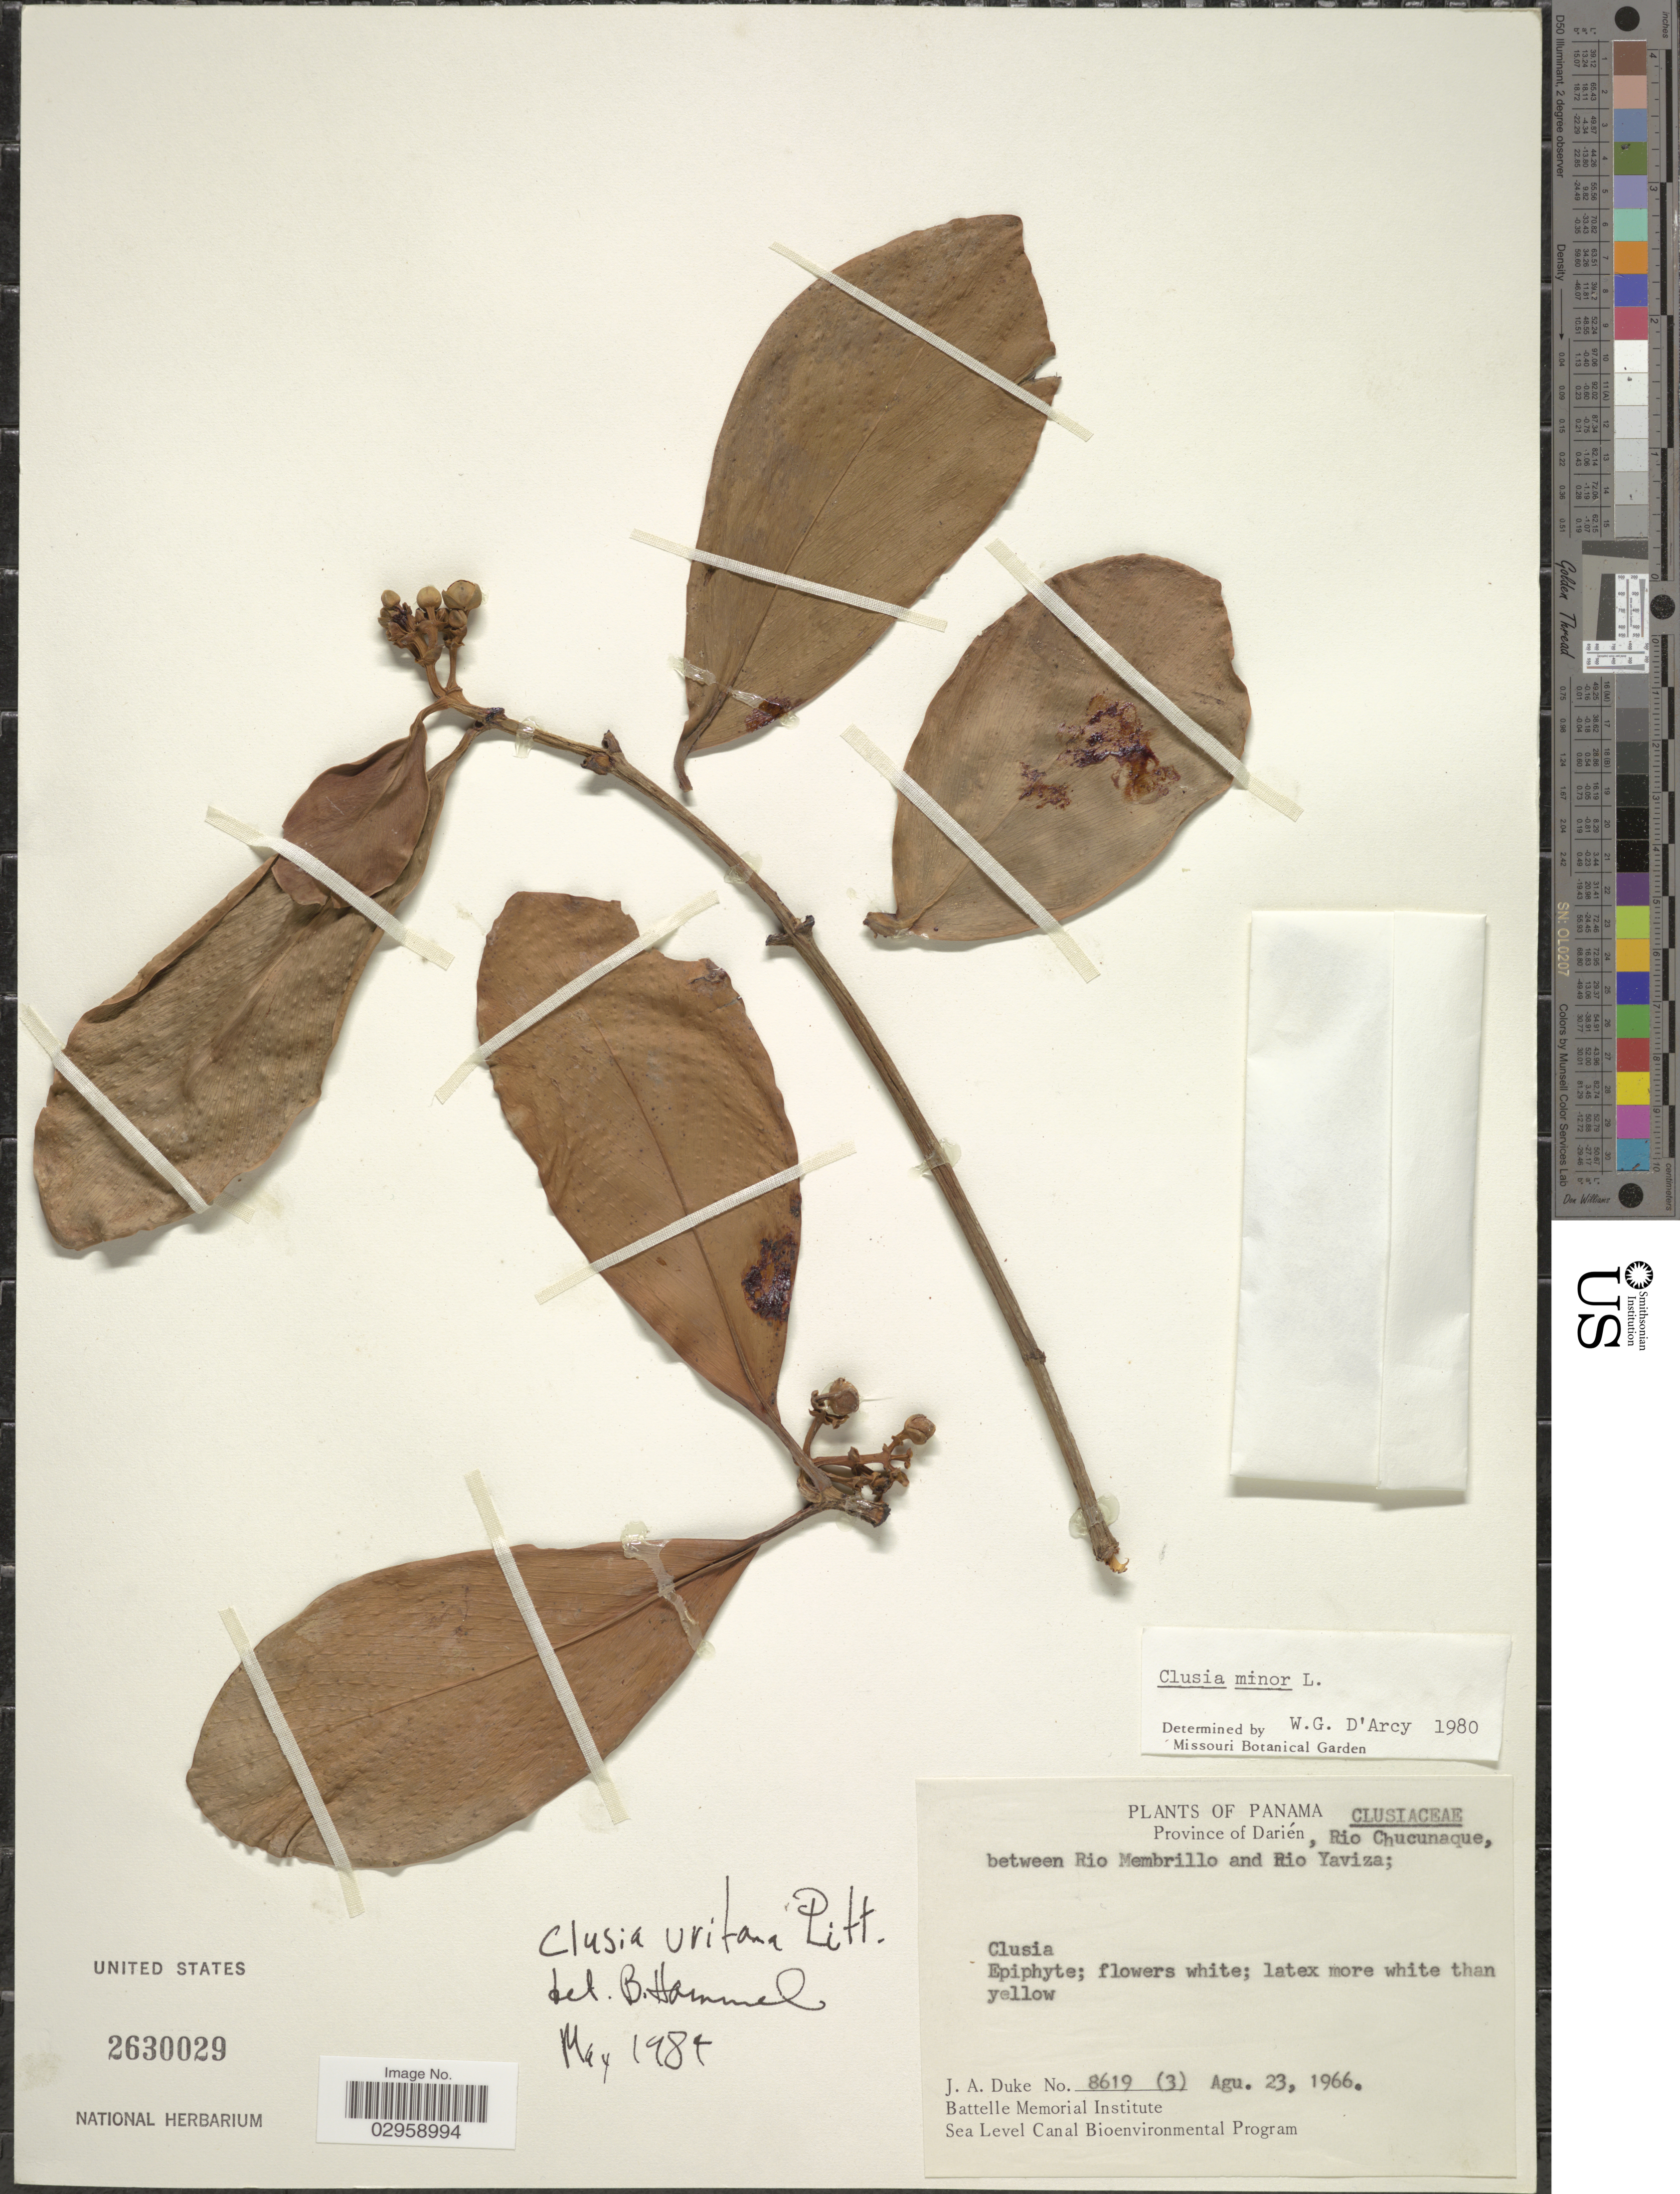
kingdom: Plantae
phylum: Tracheophyta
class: Magnoliopsida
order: Malpighiales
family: Clusiaceae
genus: Clusia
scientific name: Clusia uvitana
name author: Pittier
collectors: J. A. Duke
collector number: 8619 (3)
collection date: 1966-08-23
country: Panama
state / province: Darién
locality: Rio Chucunaque, between Rio Membrillo and Rio Yaviza.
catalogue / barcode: US 2630029